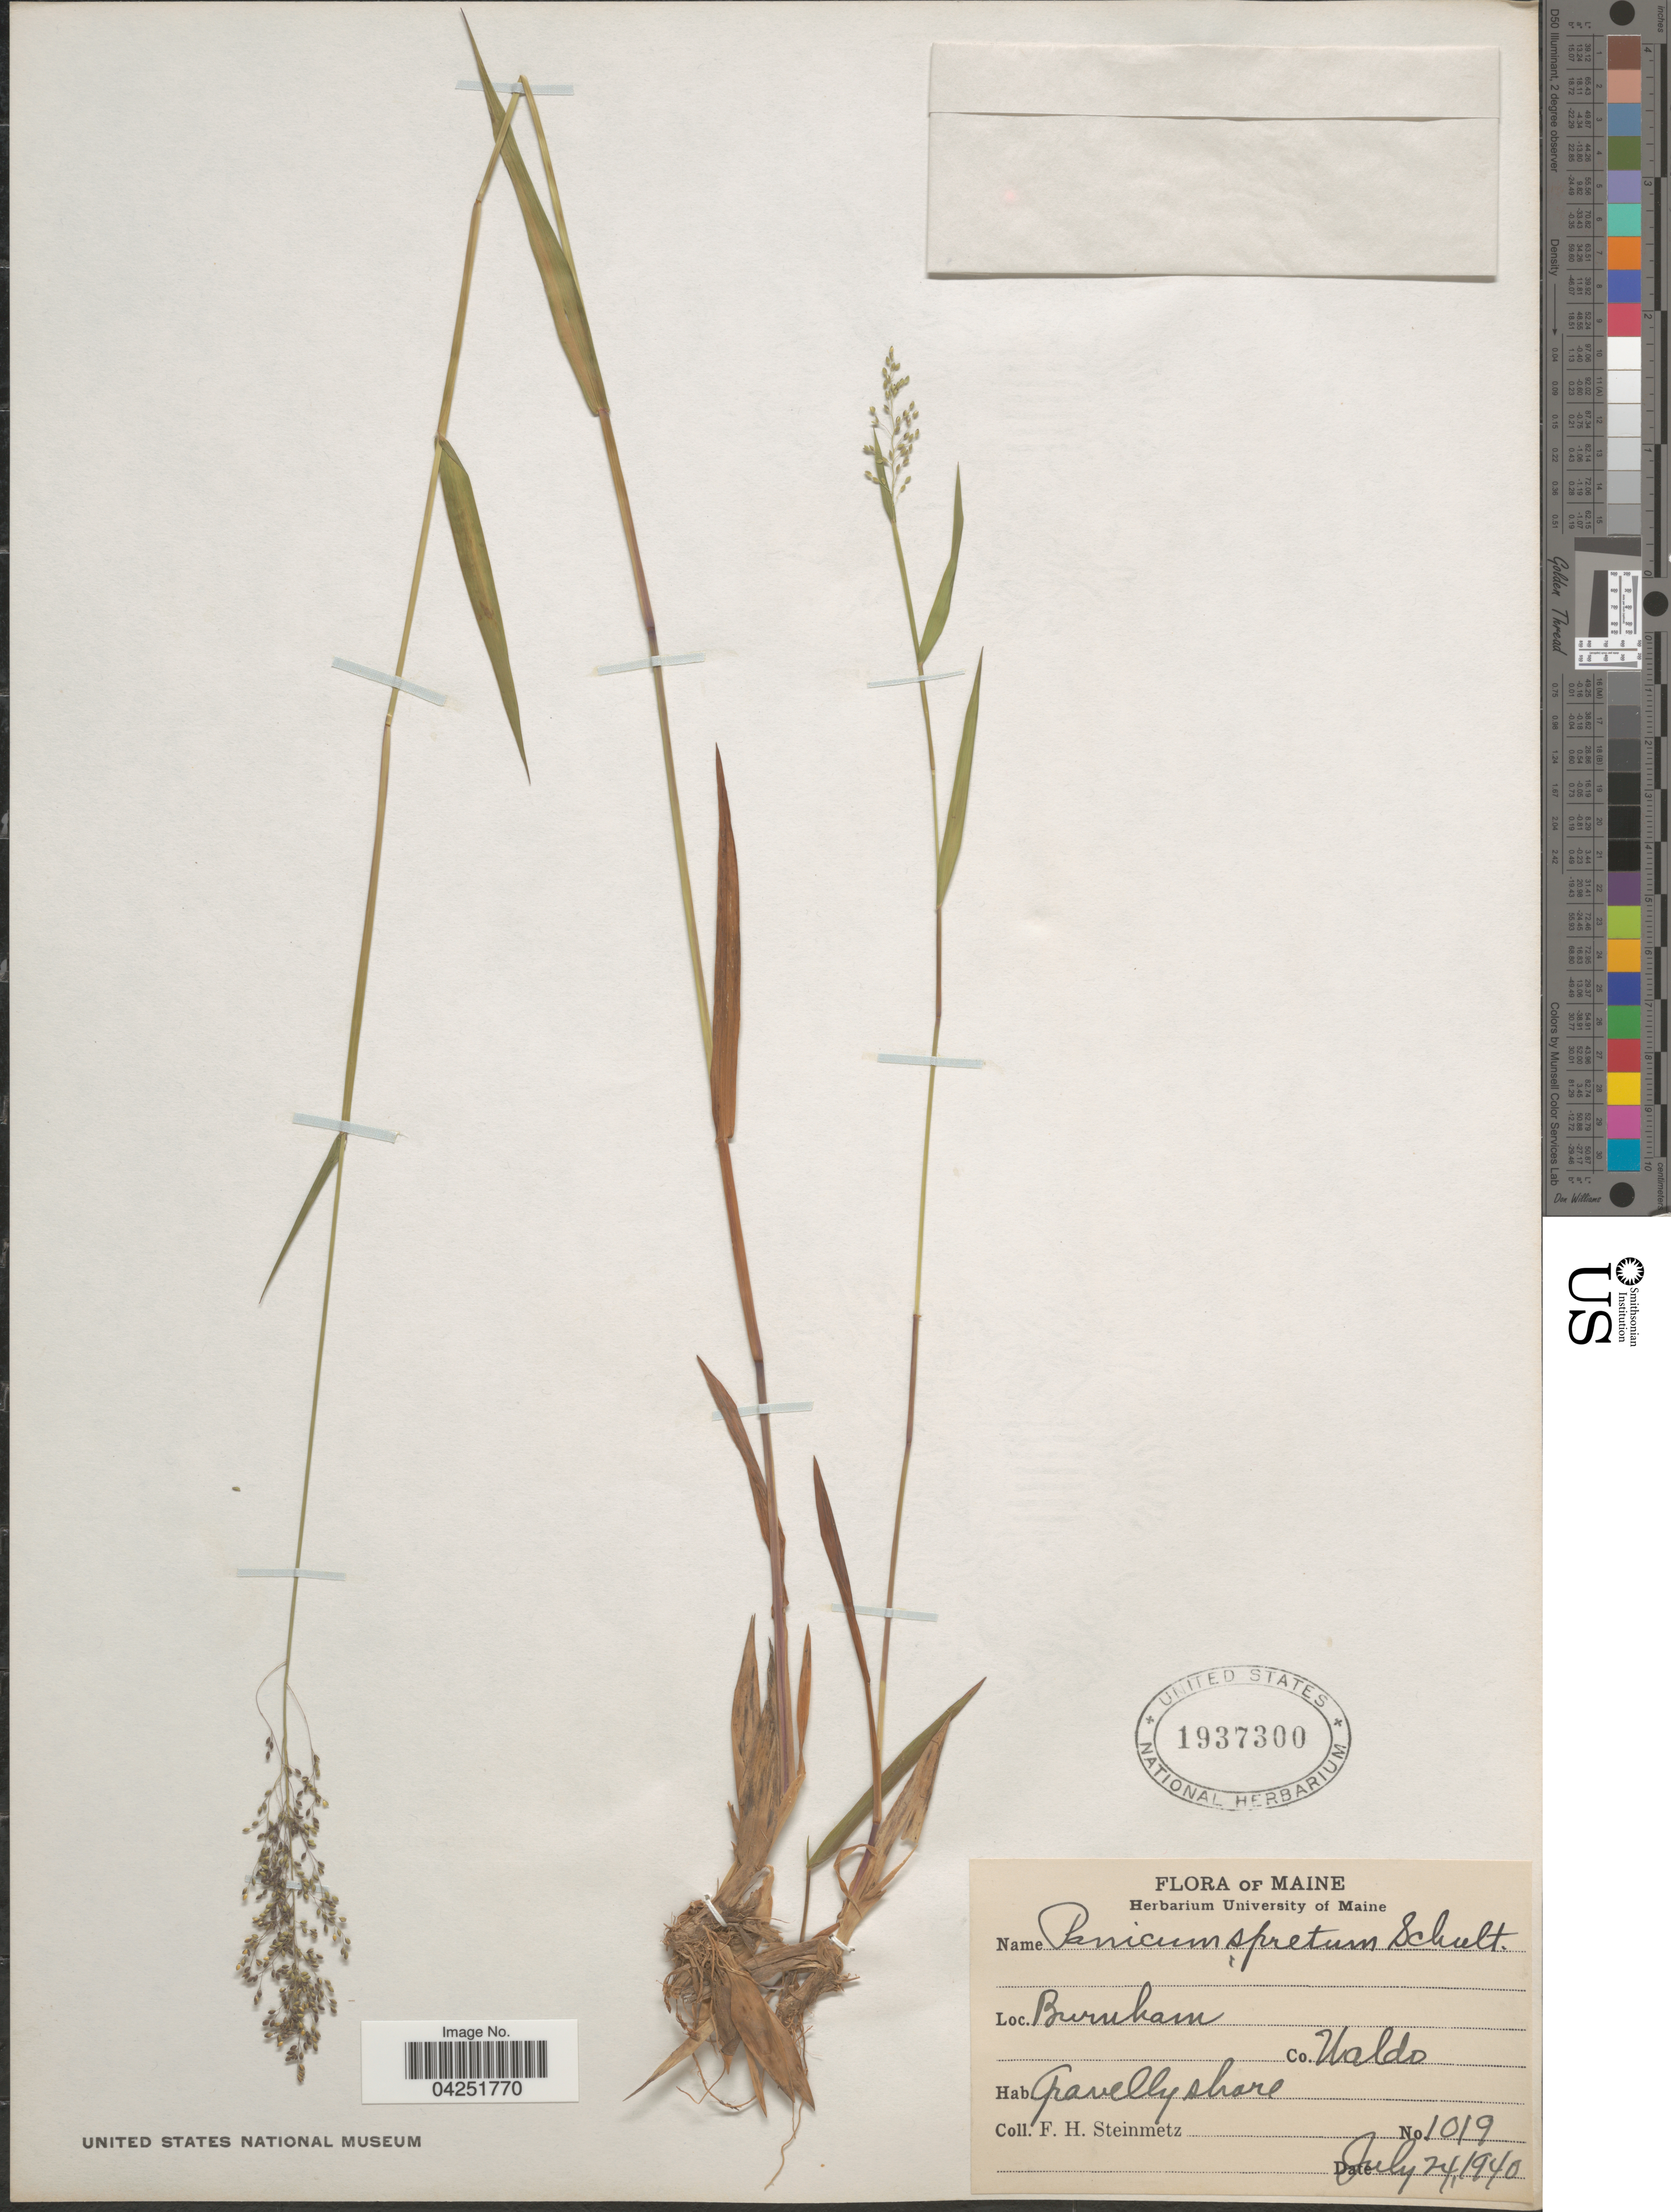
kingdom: Plantae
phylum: Tracheophyta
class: Liliopsida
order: Poales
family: Poaceae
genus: Dichanthelium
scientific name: Dichanthelium acuminatum var. densiflorum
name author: (Rand & Redfield) Gould & C.A. Clark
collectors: F. H. Steinmetz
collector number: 1019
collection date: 1940-07-24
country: United States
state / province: Maine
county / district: Waldo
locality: Burnham. Gravelly shore.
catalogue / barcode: US 1937300